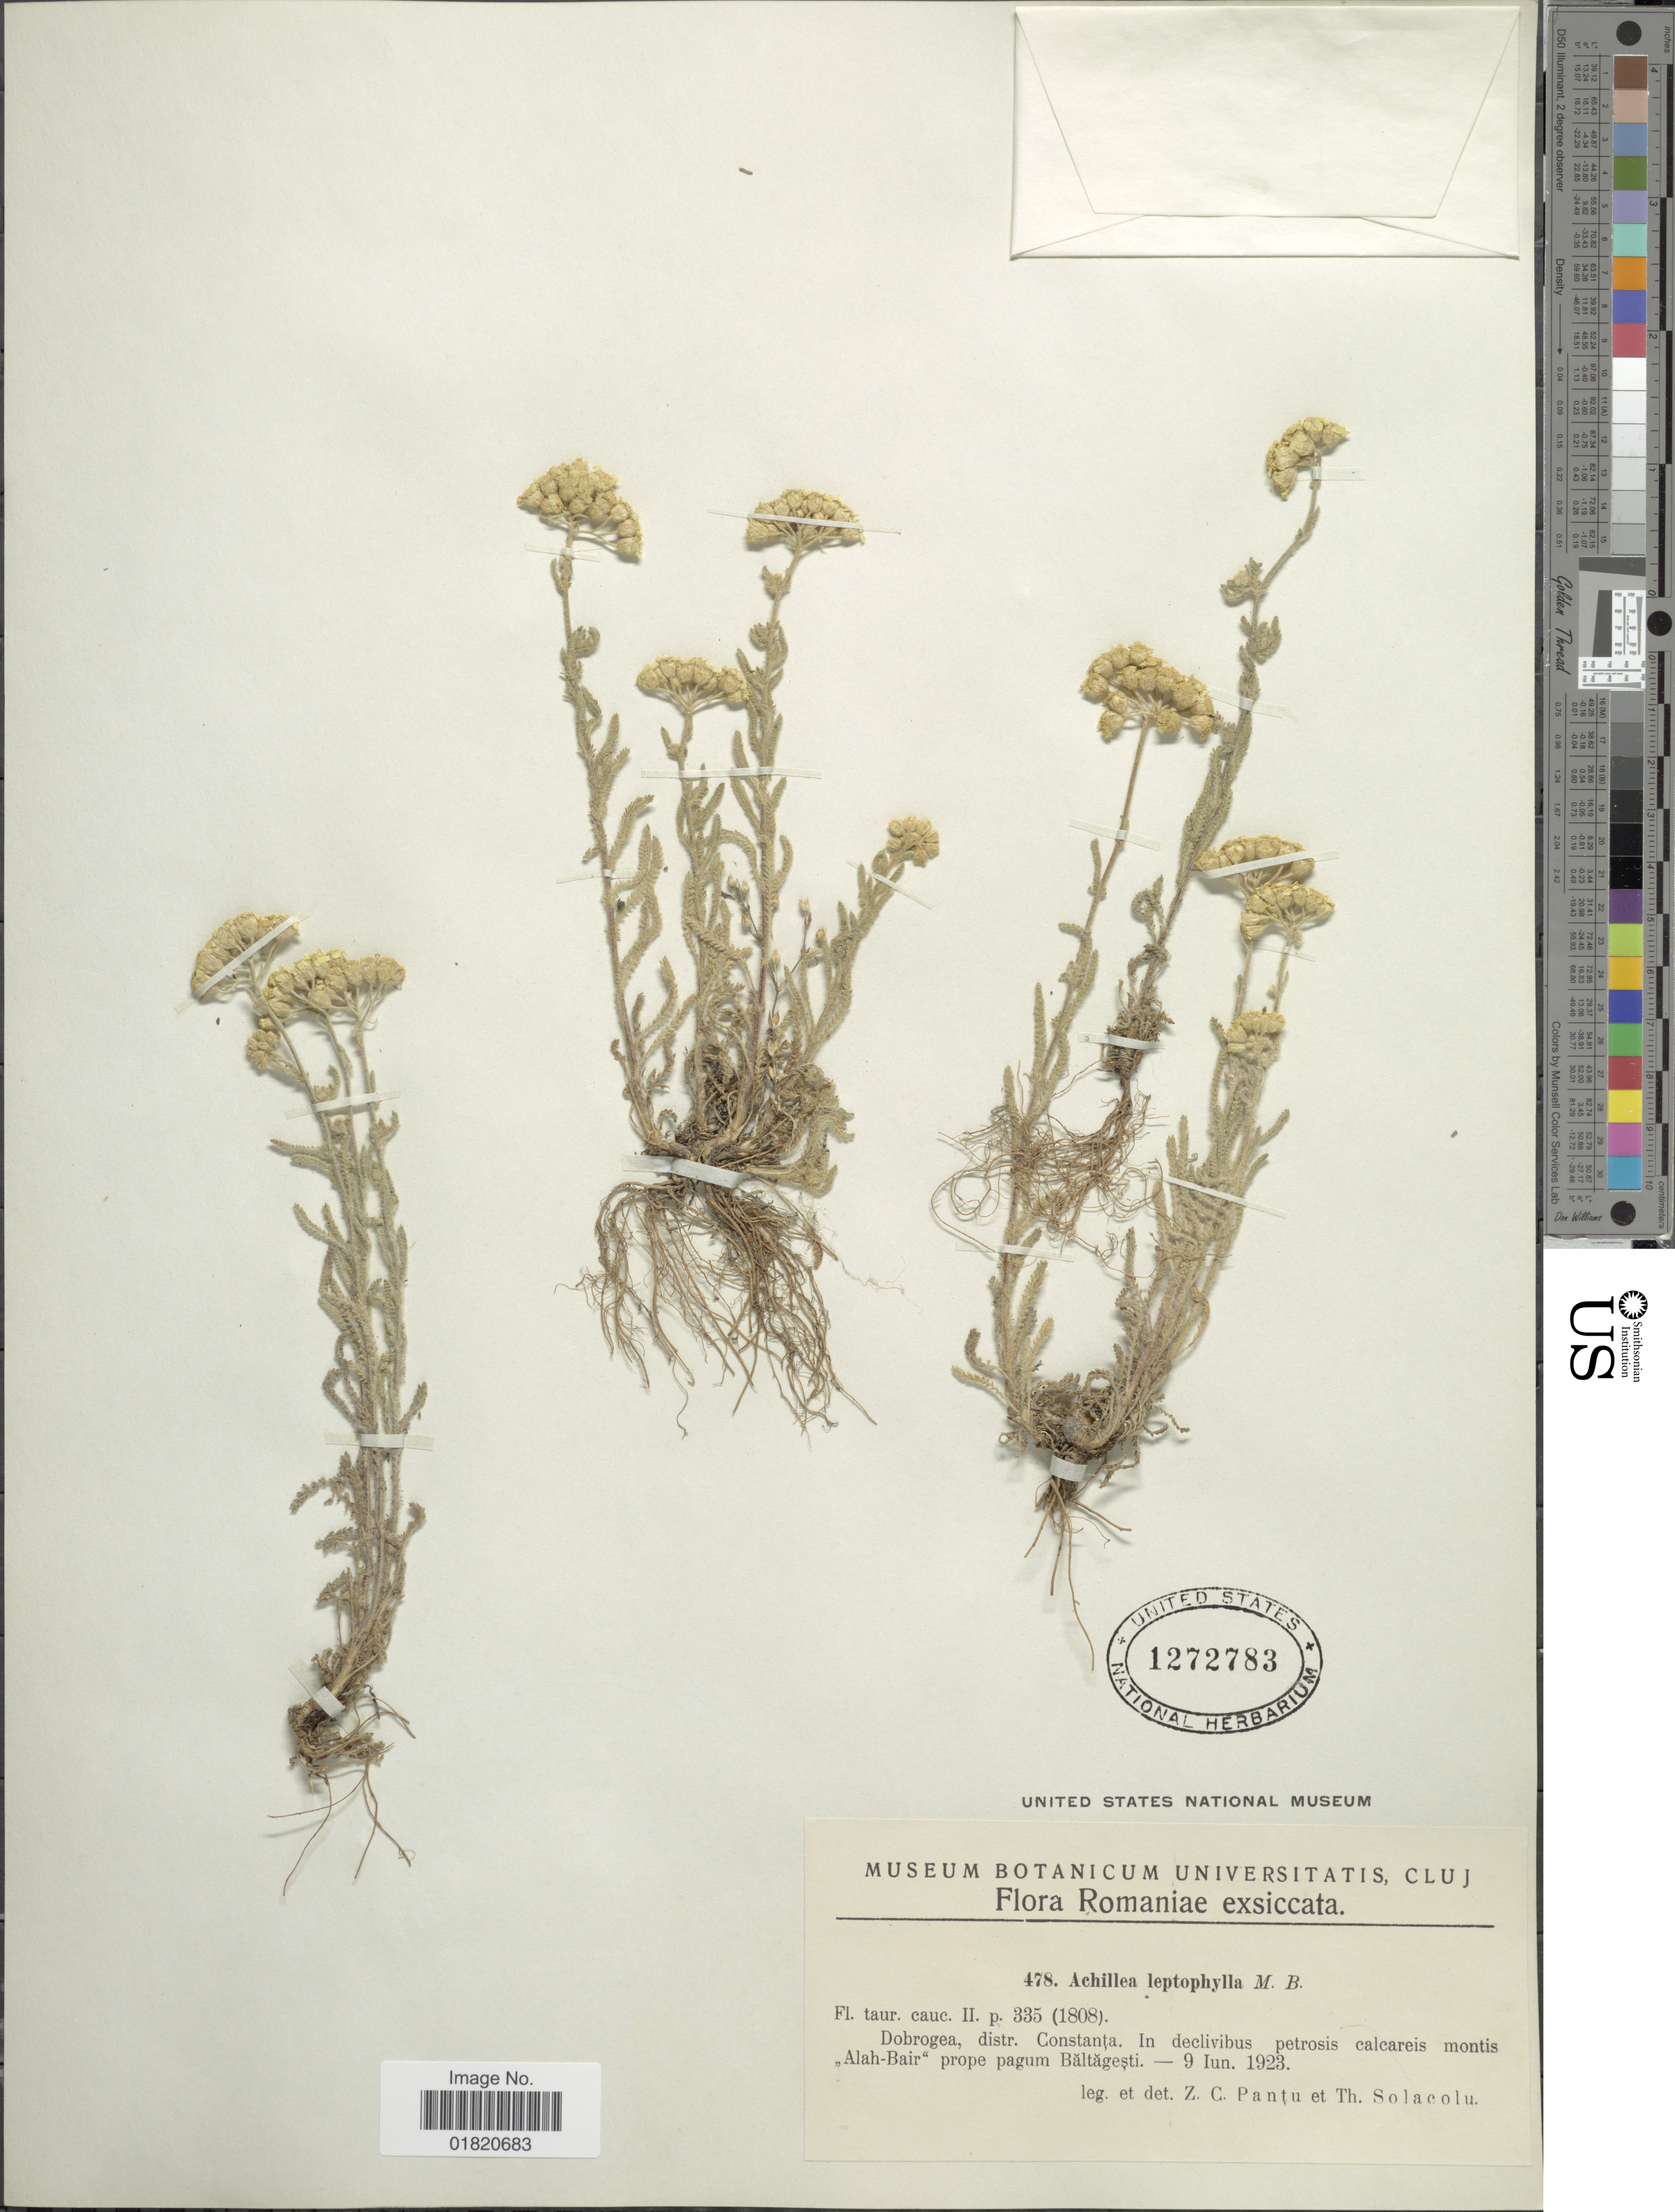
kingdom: Plantae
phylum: Tracheophyta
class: Magnoliopsida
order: Asterales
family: Asteraceae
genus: Achillea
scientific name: Achillea leptophylla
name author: M. Bieb.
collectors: Z. C. Pantu & T. Solacolu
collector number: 478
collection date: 1923-06-09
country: Romania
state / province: Constanta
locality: In declivibus petrosis calcereis montis "Alah-Bair" prope pagum Baltagesti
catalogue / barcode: US 1272783